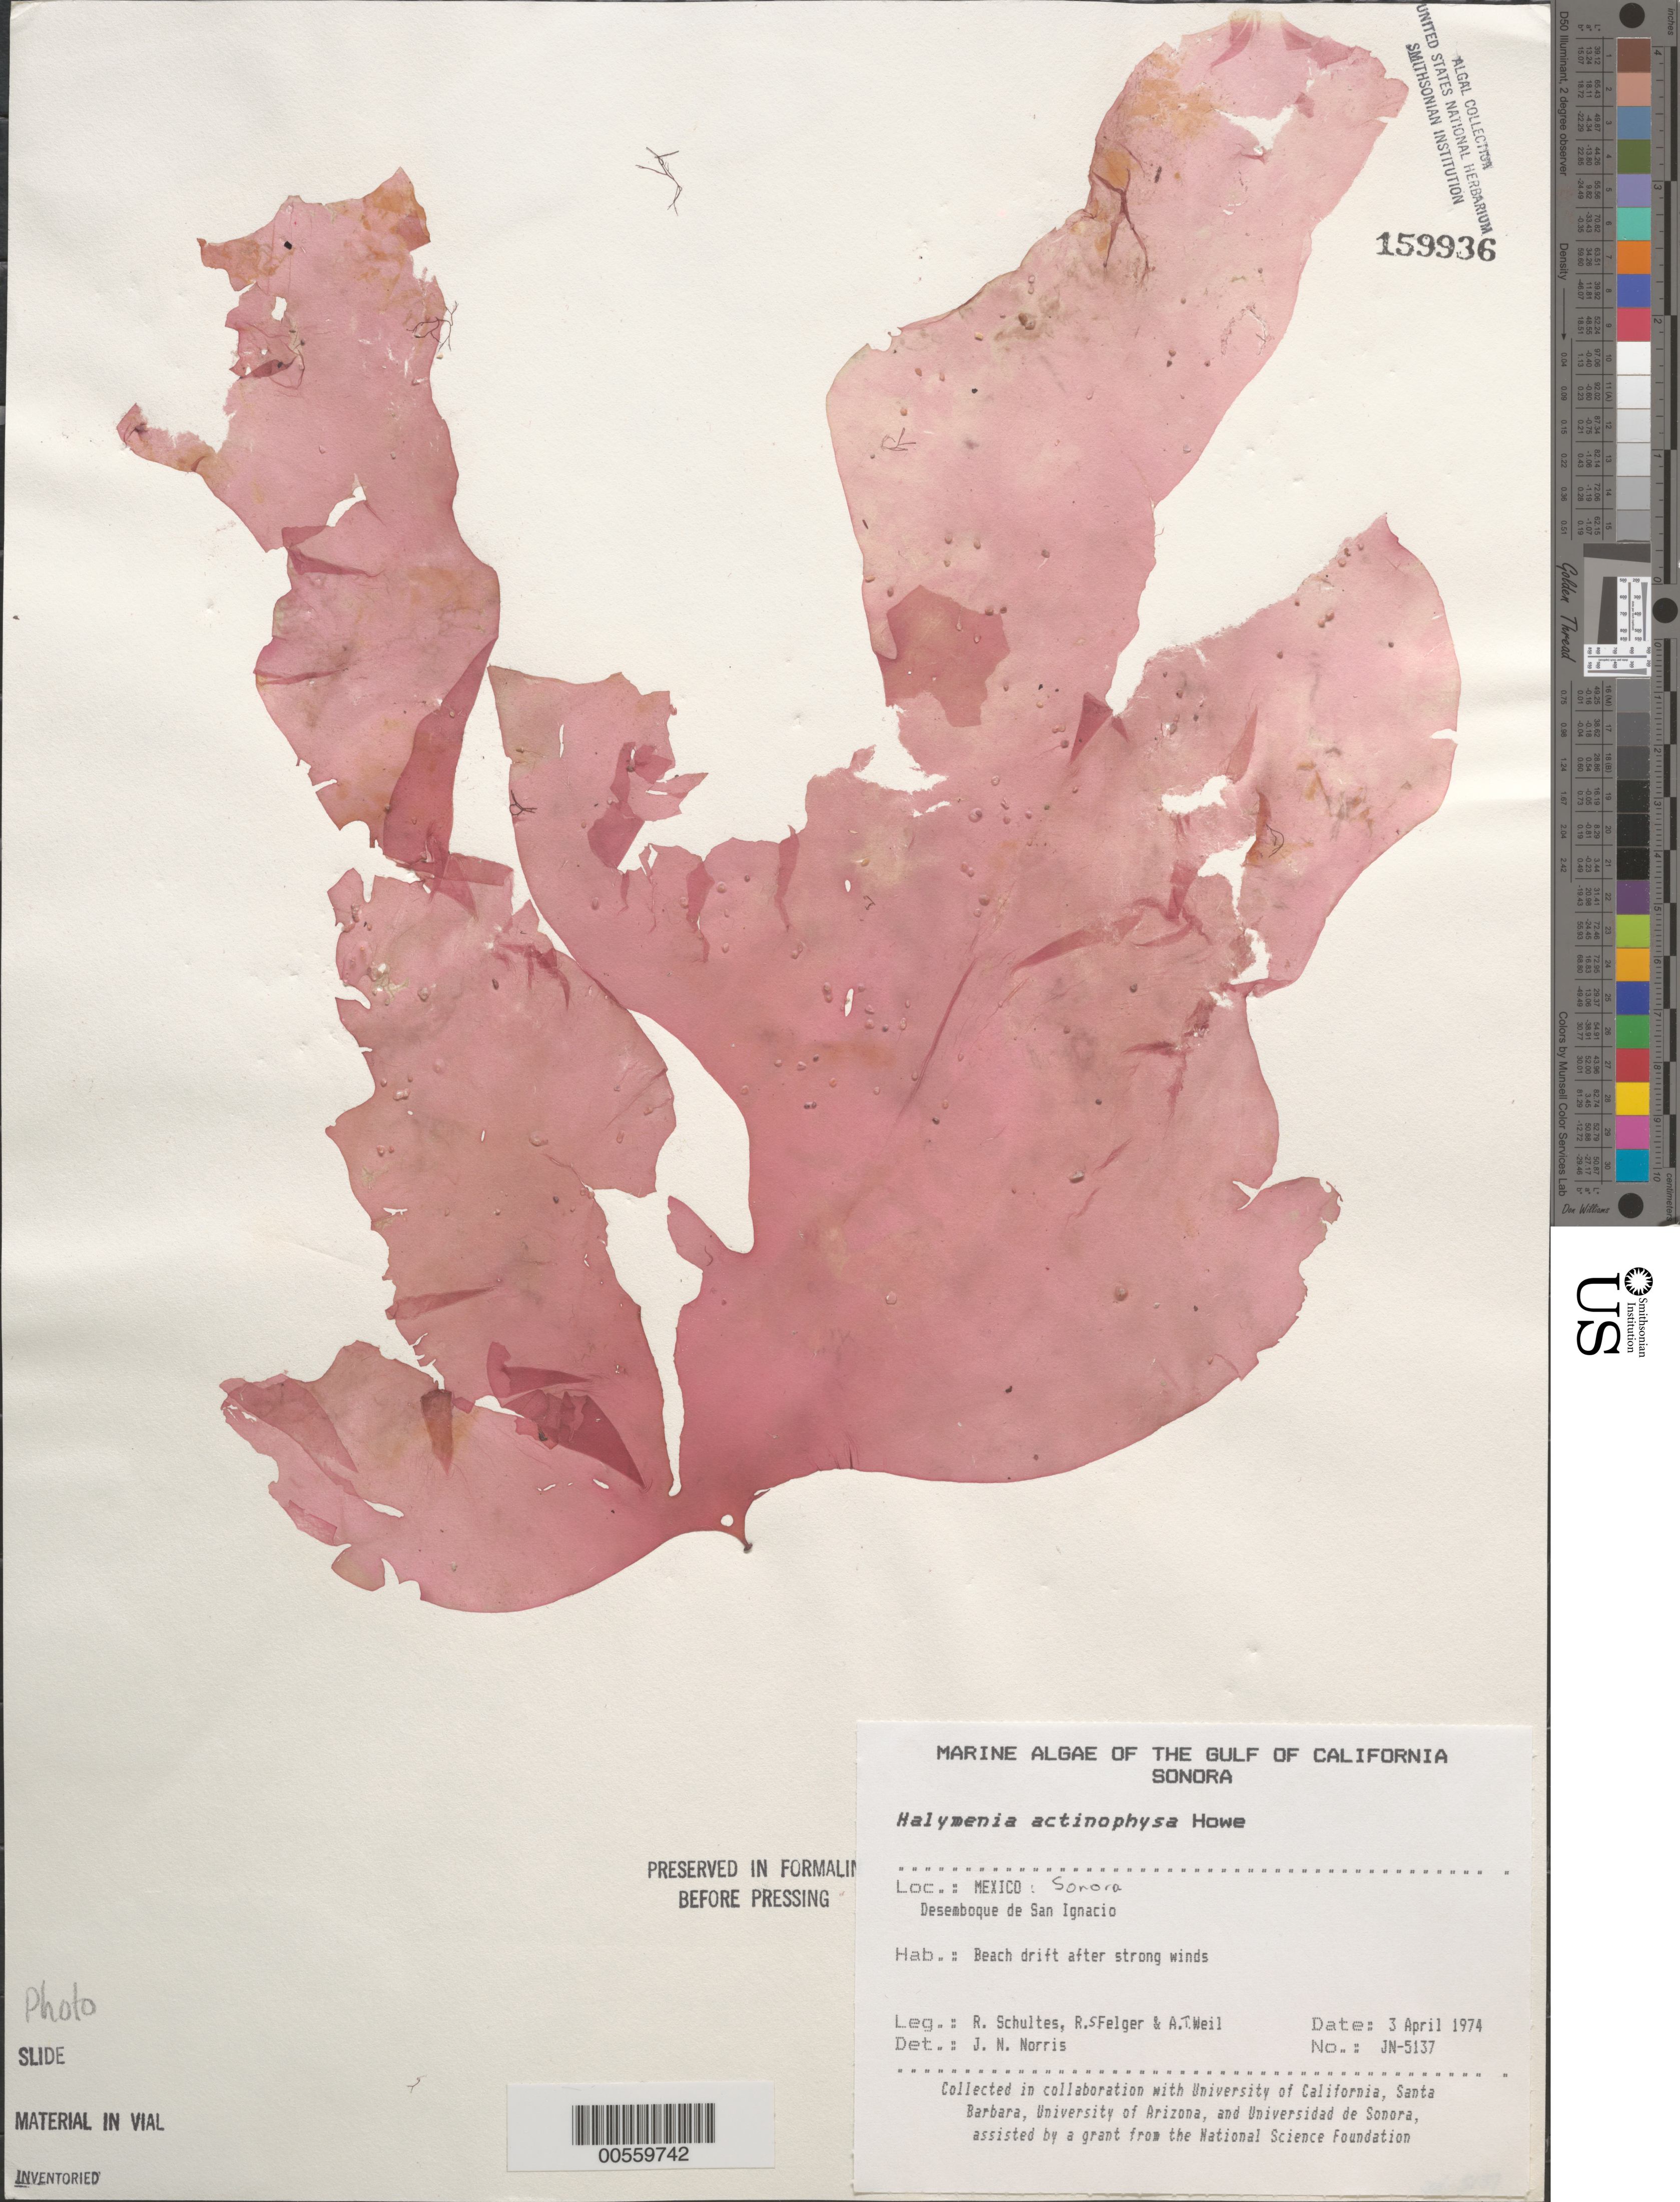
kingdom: Plantae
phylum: Rhodophyta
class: Florideophyceae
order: Halymeniales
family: Halymeniaceae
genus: Halymenia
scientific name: Halymenia actinophysa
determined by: Norris, James N.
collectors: R. E. Schultes, R. S. Felger & A. T. Weil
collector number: JN-5137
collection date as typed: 03 Apr 1974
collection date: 1974-04-03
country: Mexico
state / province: Sonora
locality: Desemboque de San Ignacio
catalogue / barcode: US 159936